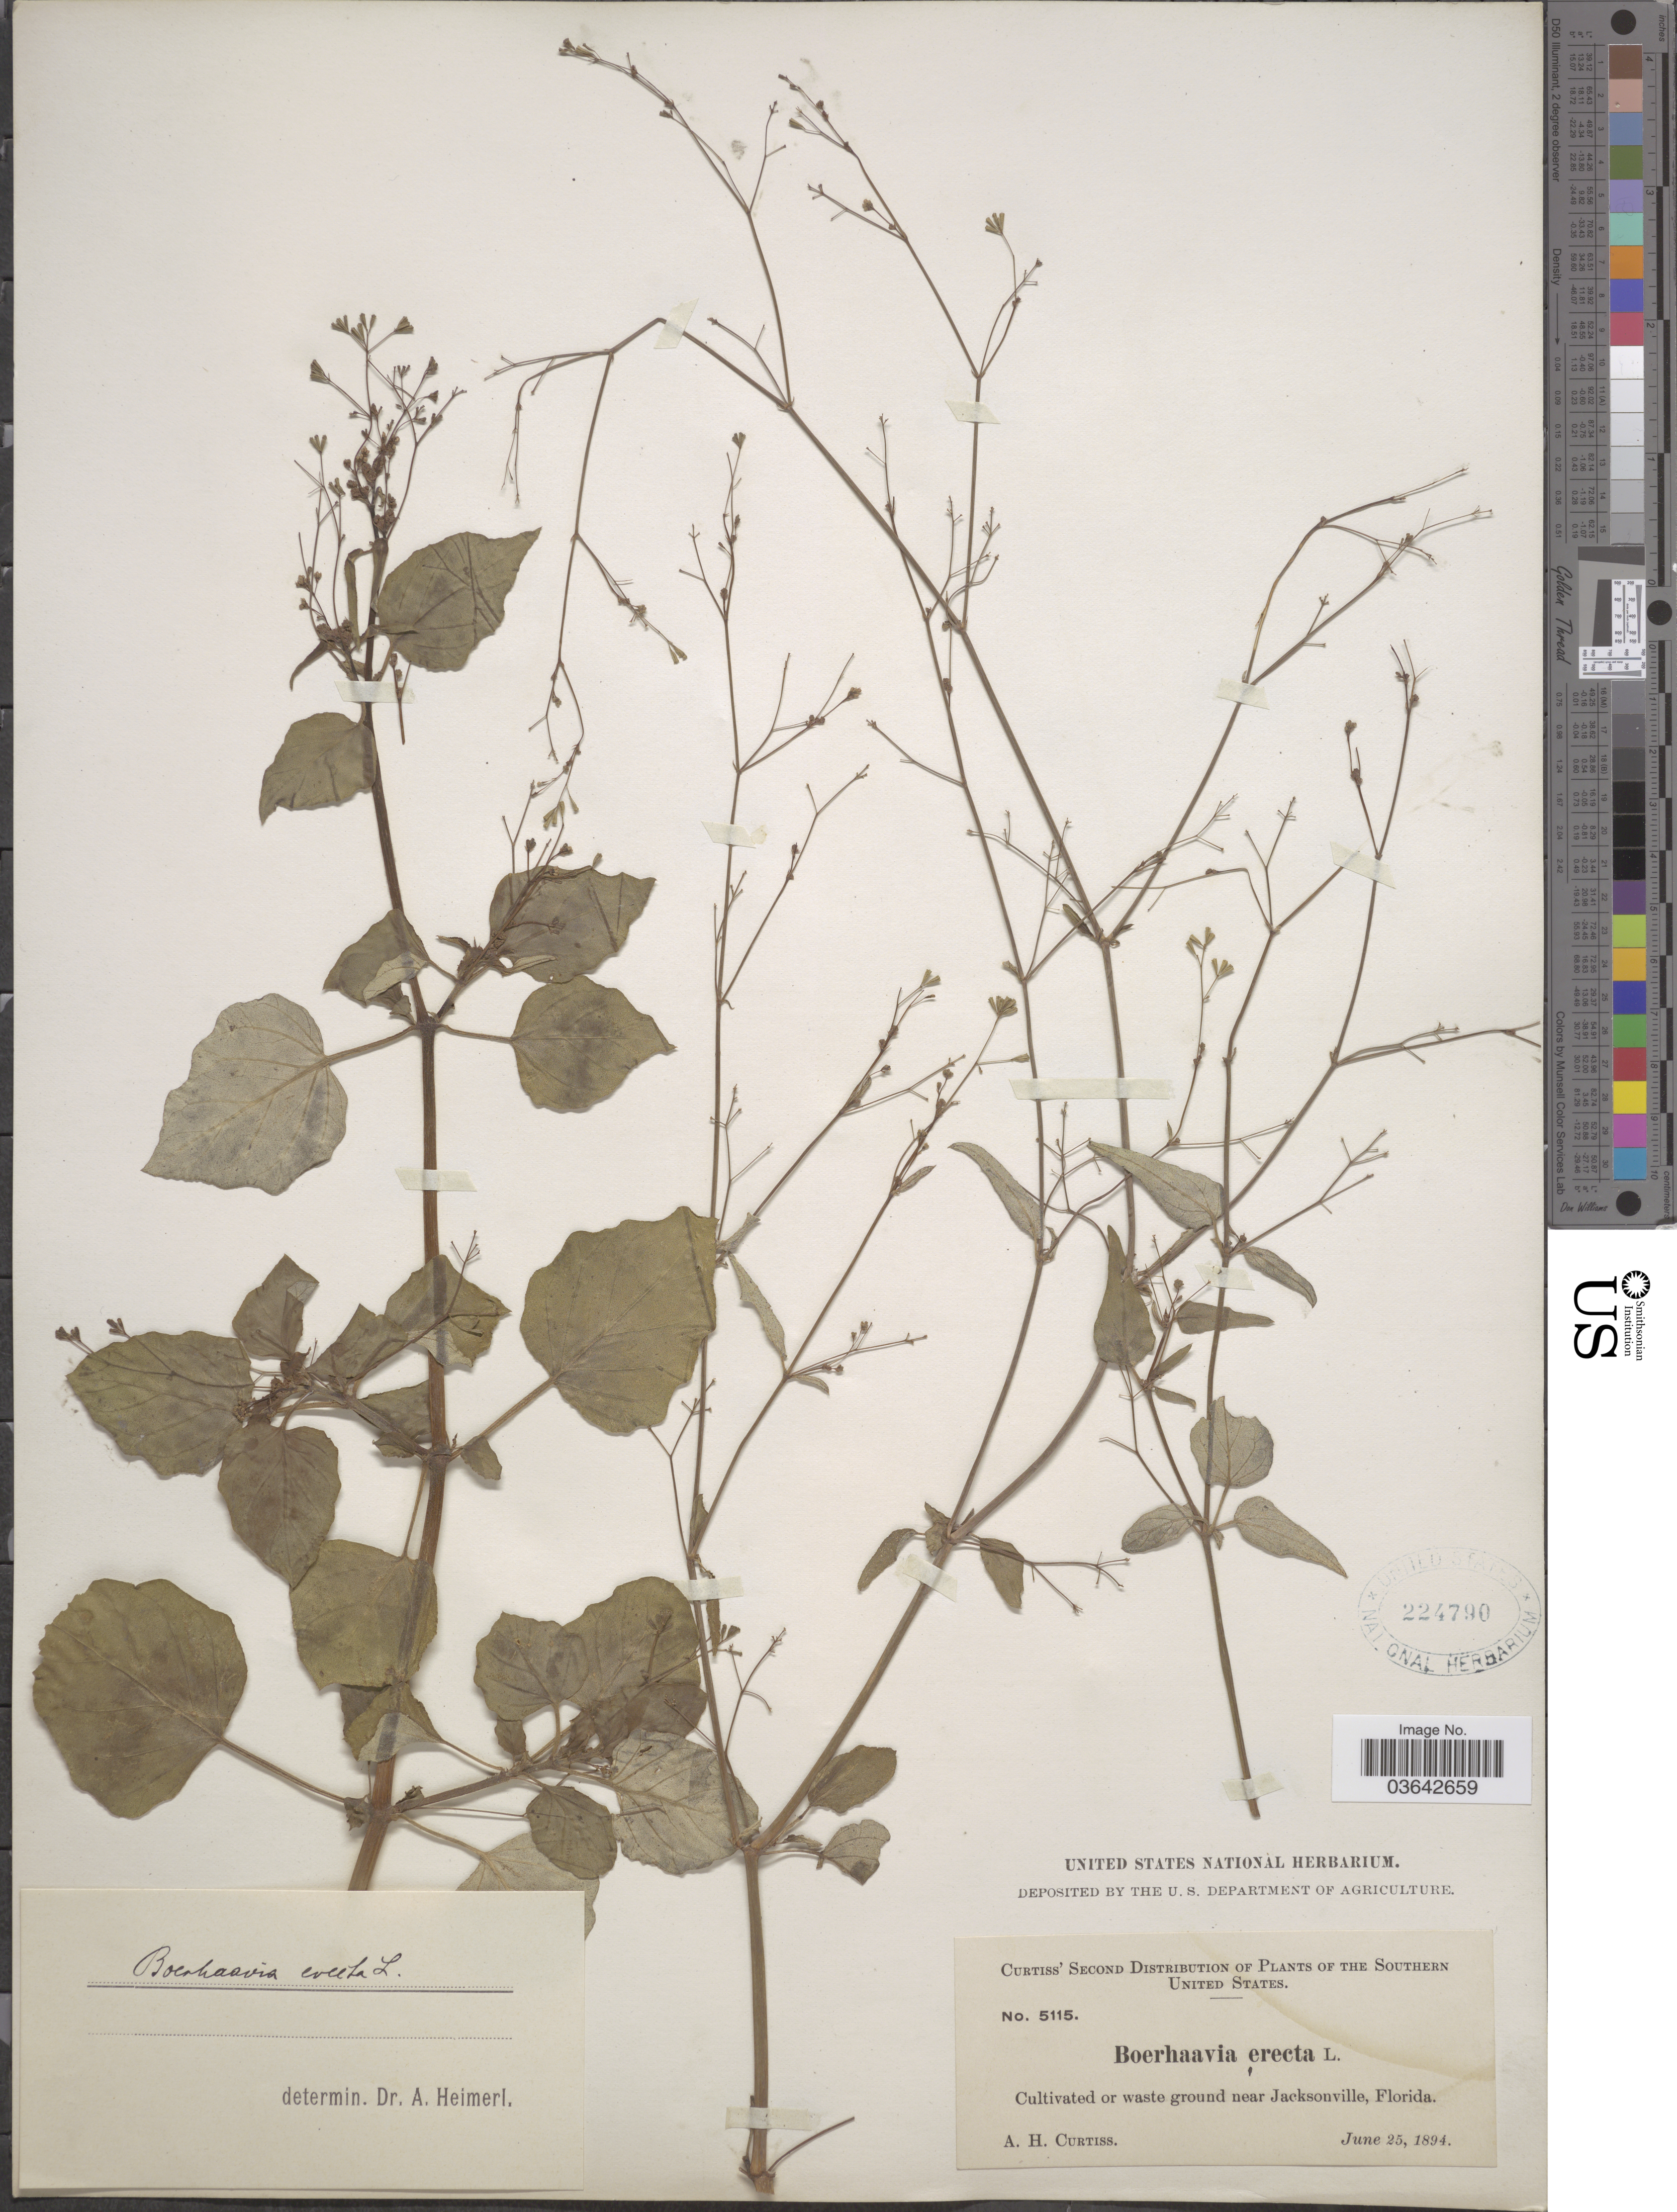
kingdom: Plantae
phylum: Tracheophyta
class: Magnoliopsida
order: Caryophyllales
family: Nyctaginaceae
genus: Boerhavia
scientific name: Boerhavia erecta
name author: L.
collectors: A. H. Curtiss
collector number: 5115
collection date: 1894-06-25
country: United States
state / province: Florida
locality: The Southern United States. Near Jacksonville.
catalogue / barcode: US 224790